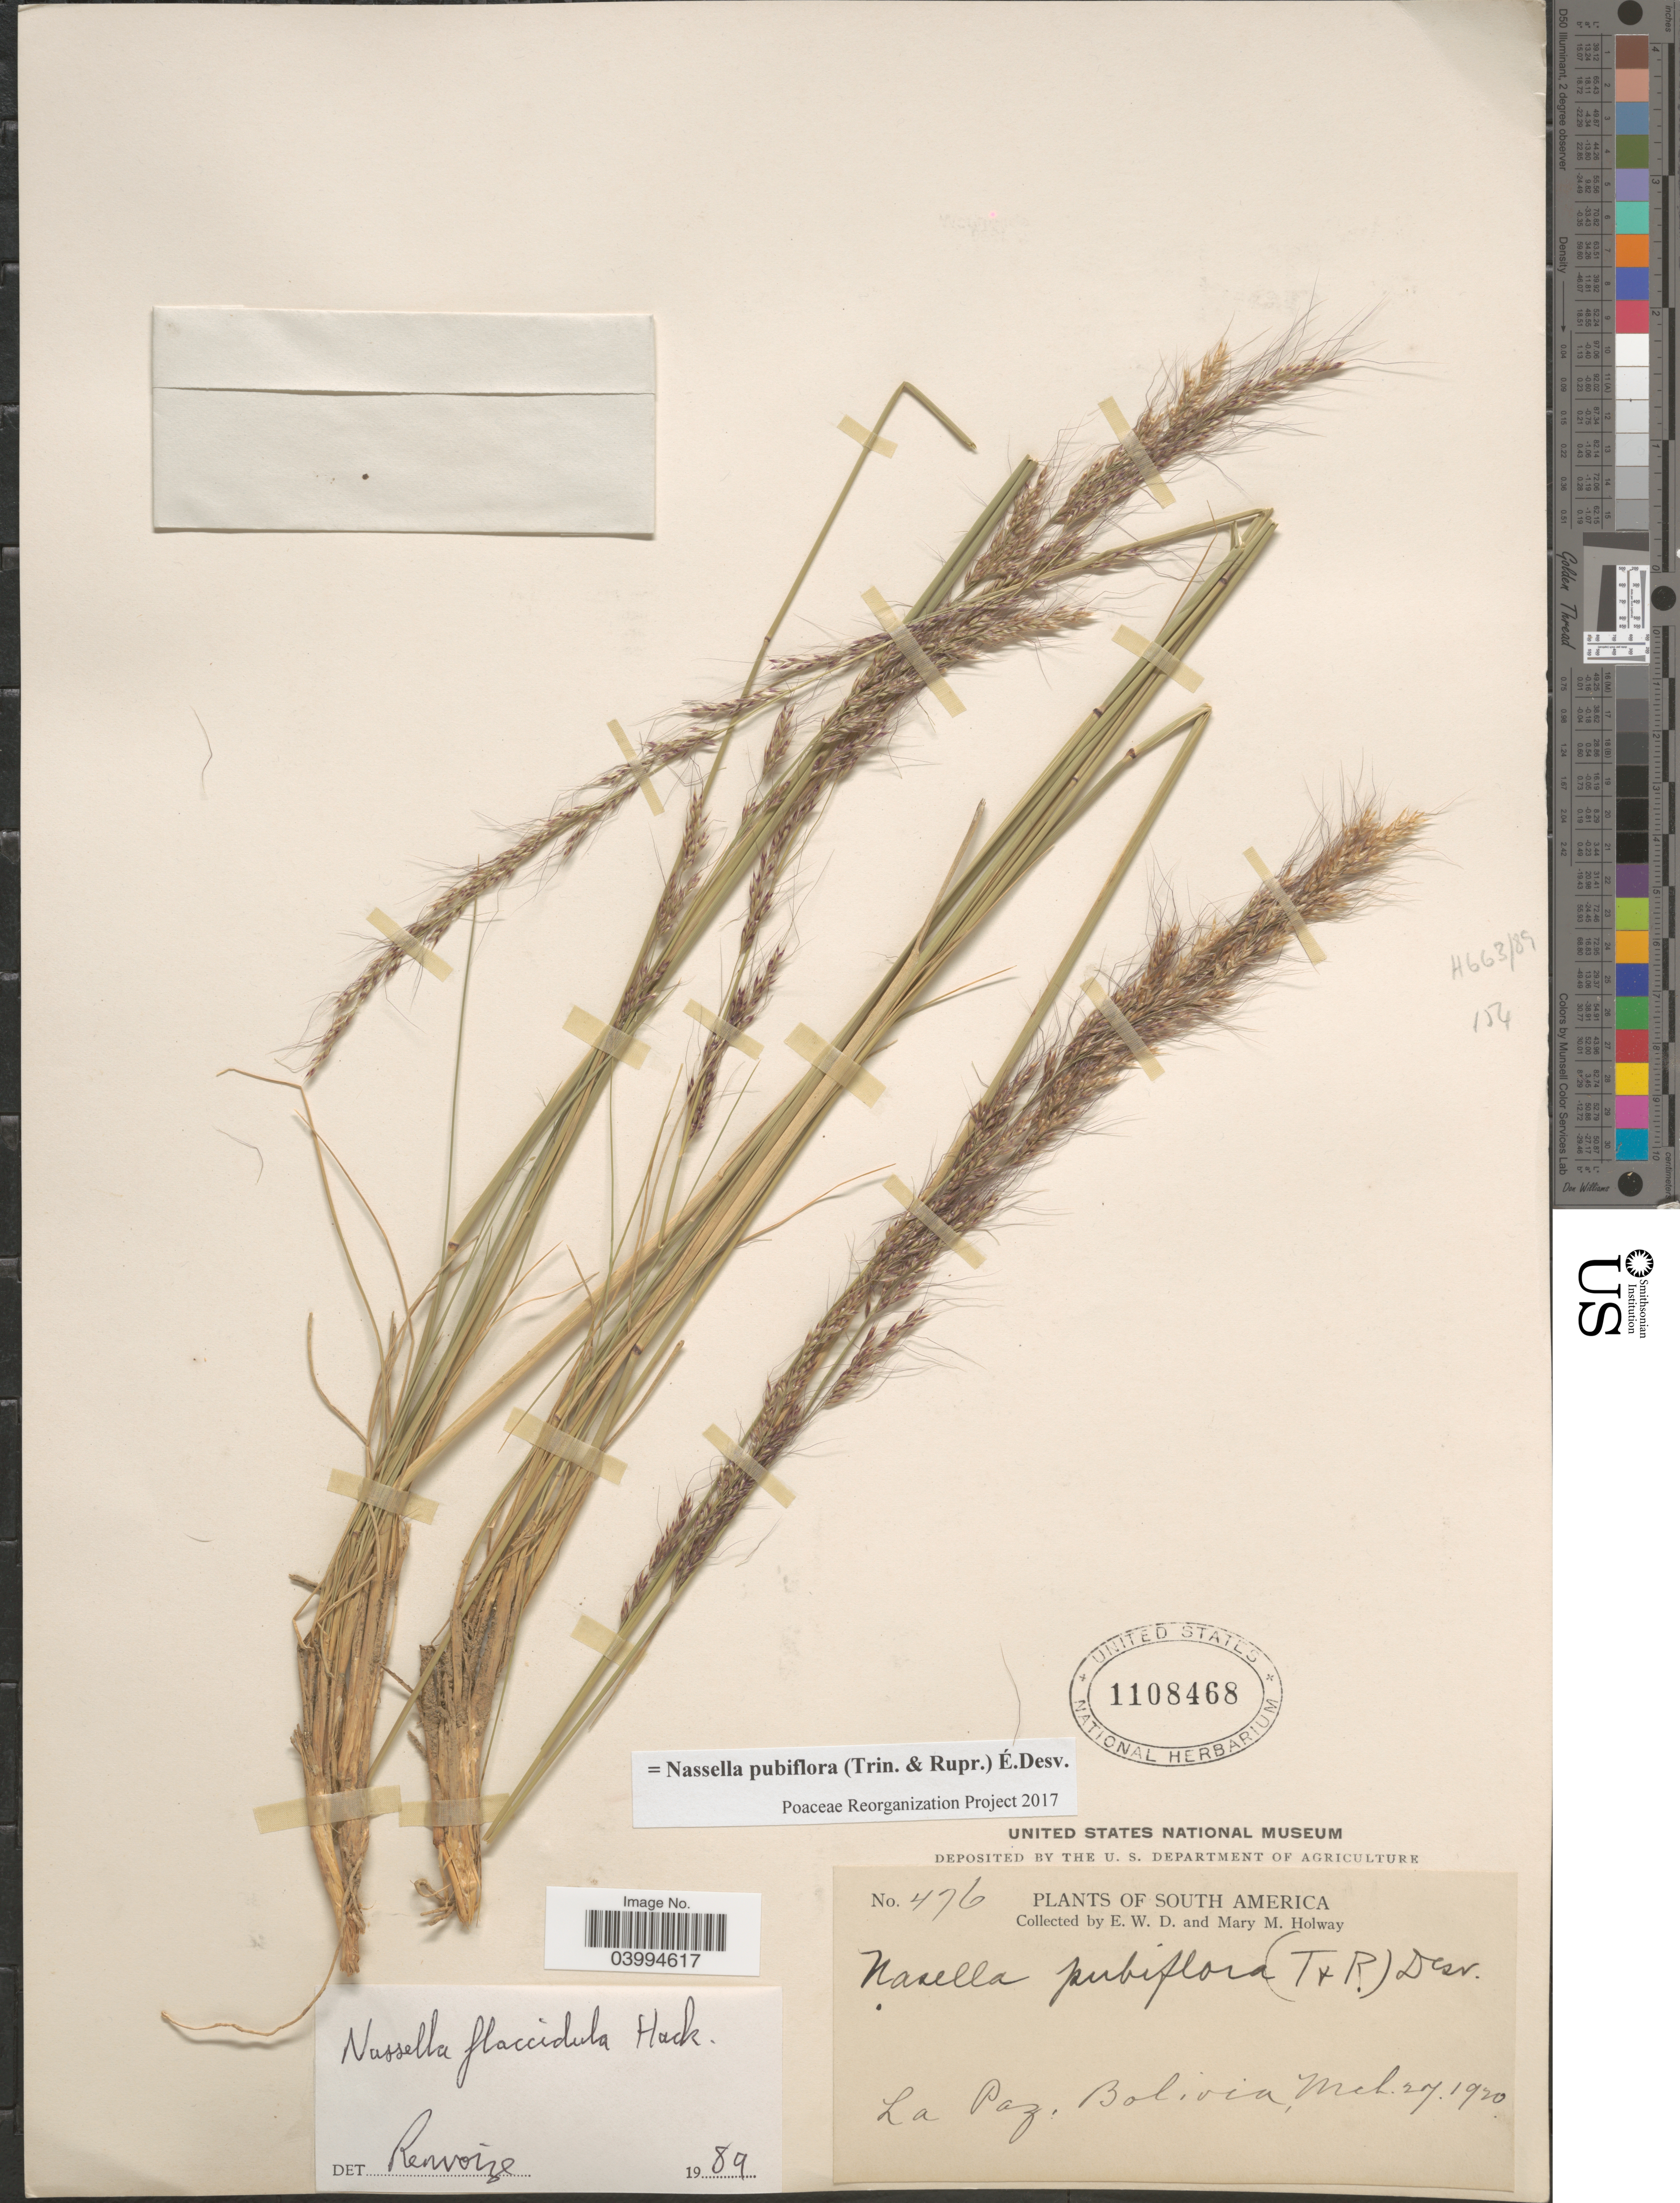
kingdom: Plantae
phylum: Tracheophyta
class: Liliopsida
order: Poales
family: Poaceae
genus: Nassella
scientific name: Nassella pubiflora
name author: (Trin. & Rupr.) É. Desv.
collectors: E. W. D. Holway & M. M. Holway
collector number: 476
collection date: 1920-03-27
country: Bolivia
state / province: La Paz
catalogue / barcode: US 1108468